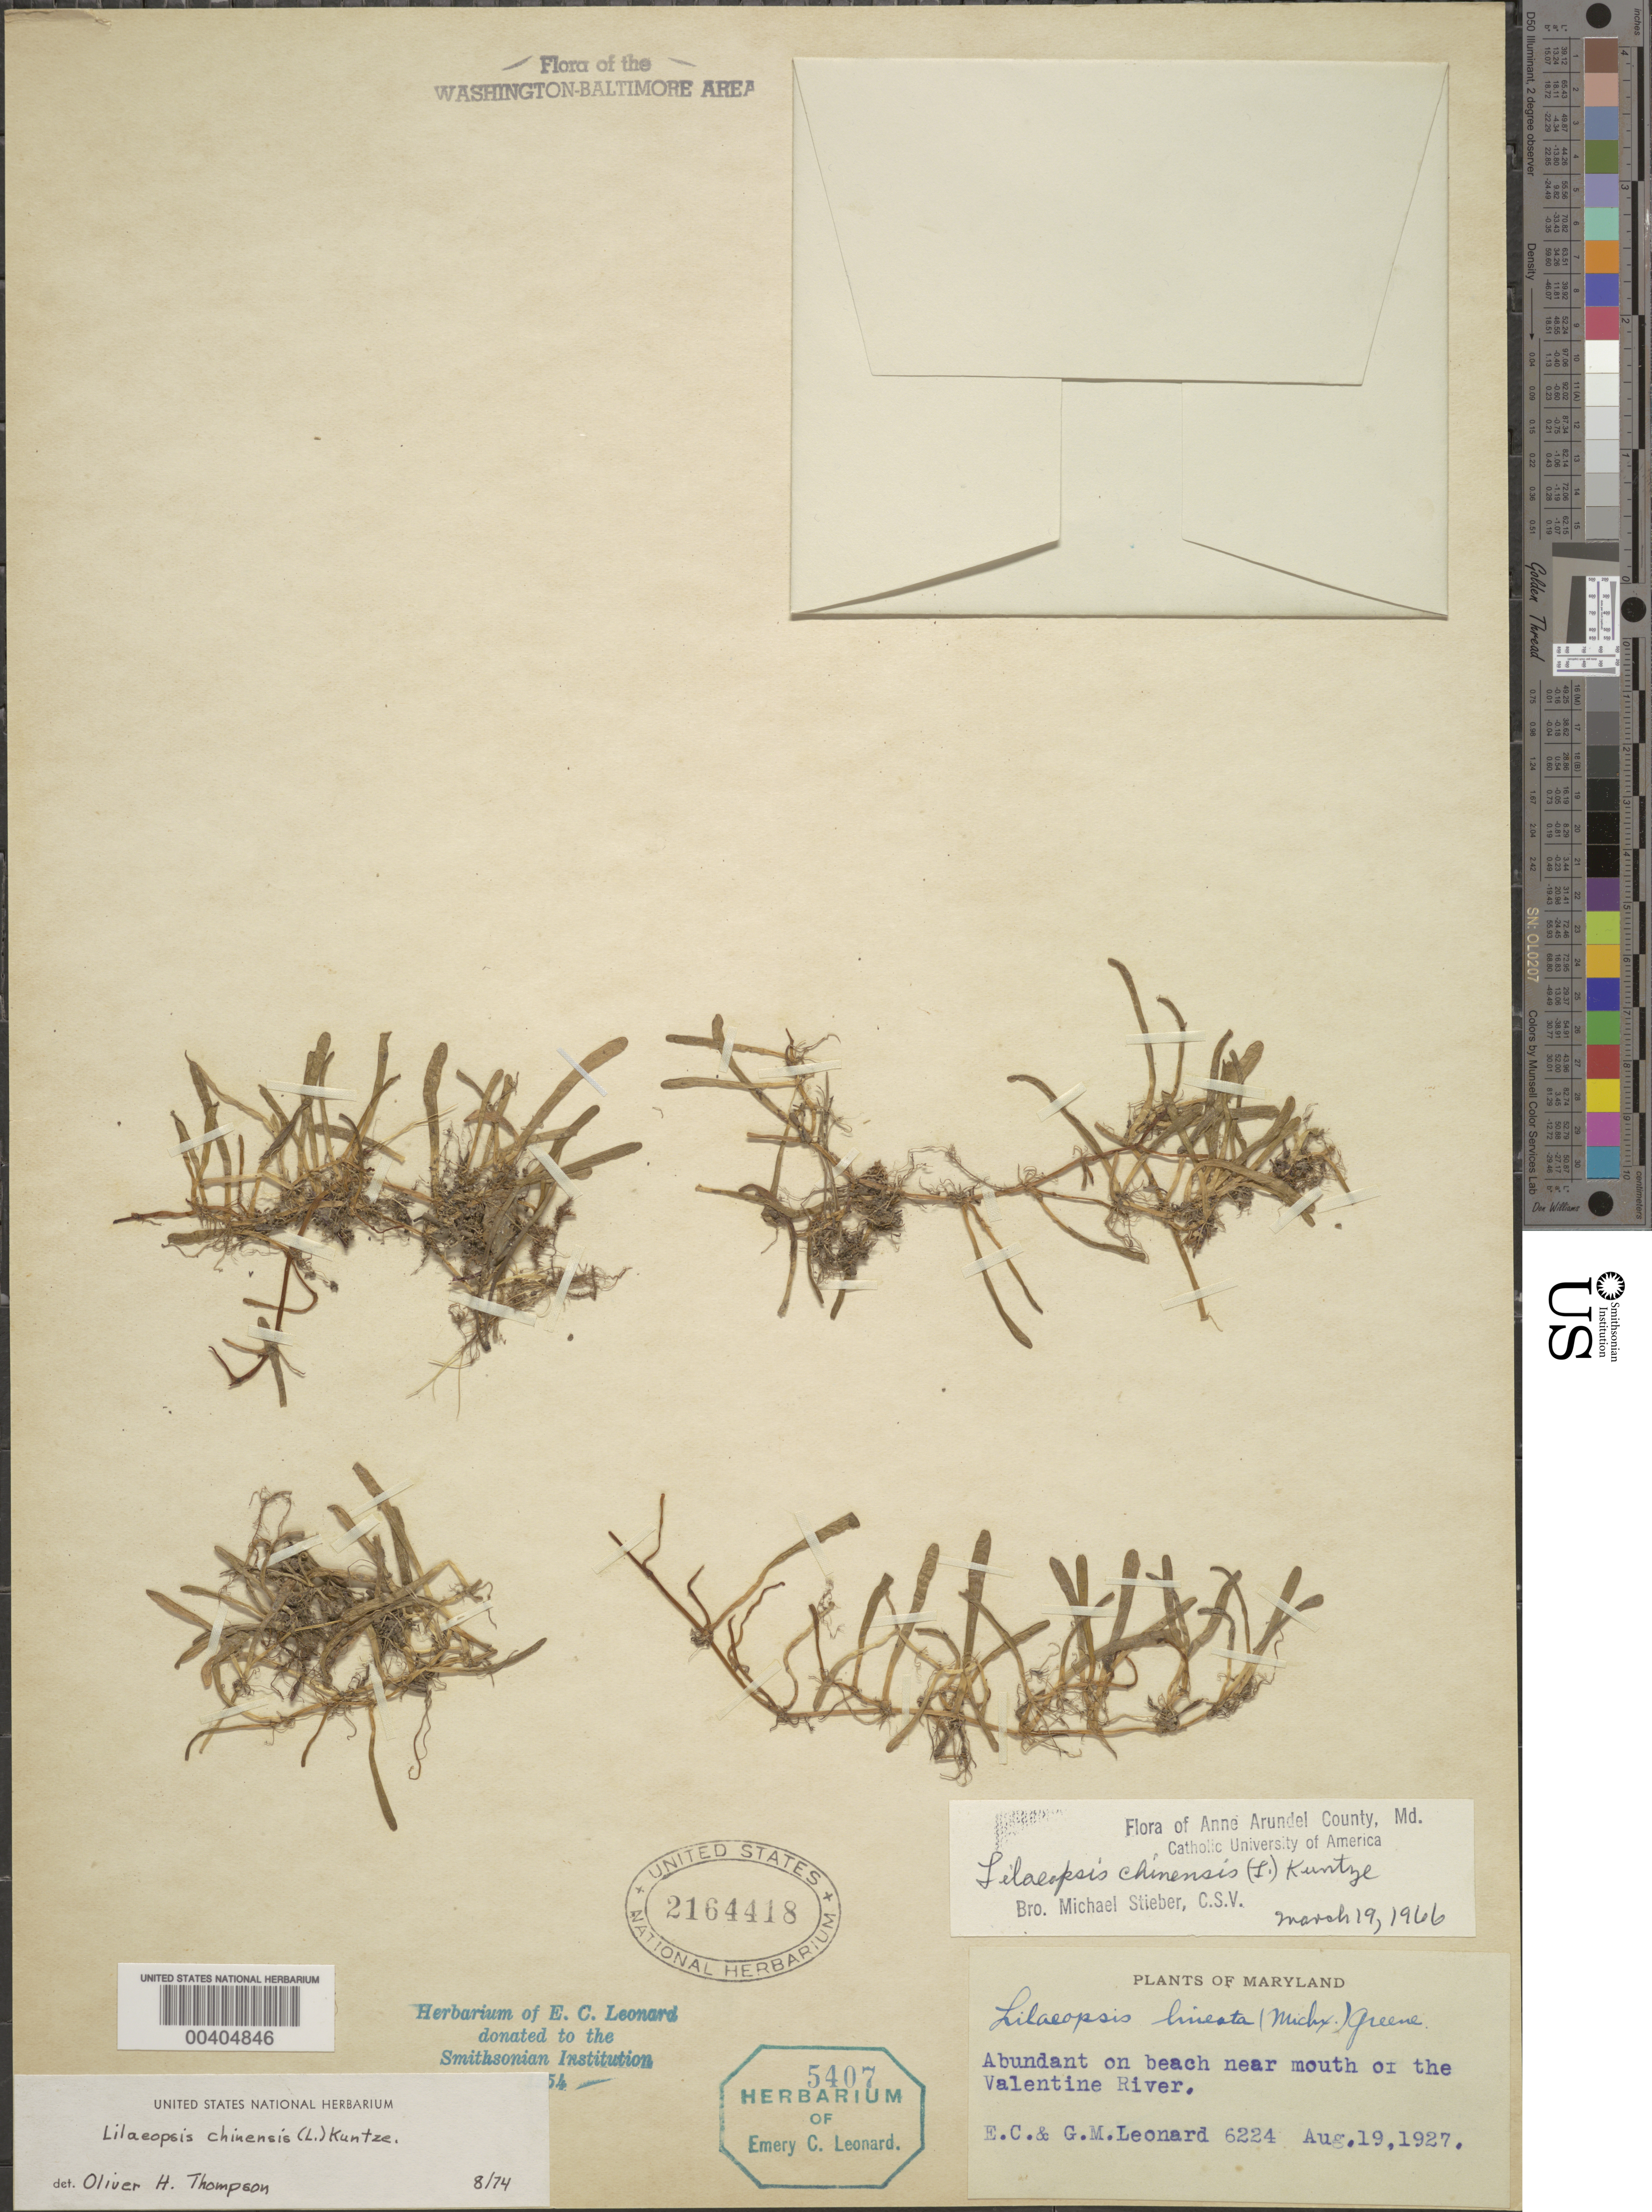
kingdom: Plantae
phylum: Tracheophyta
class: Magnoliopsida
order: Apiales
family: Apiaceae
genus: Lilaeopsis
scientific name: Lilaeopsis chinensis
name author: (L.) Kuntze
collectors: E. C. Leonard & G. M. Leonard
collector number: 6224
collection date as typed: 19 Aug 1927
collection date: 1927-08-19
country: United States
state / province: Maryland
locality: Mouth of Valentine River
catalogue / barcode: US 2164418